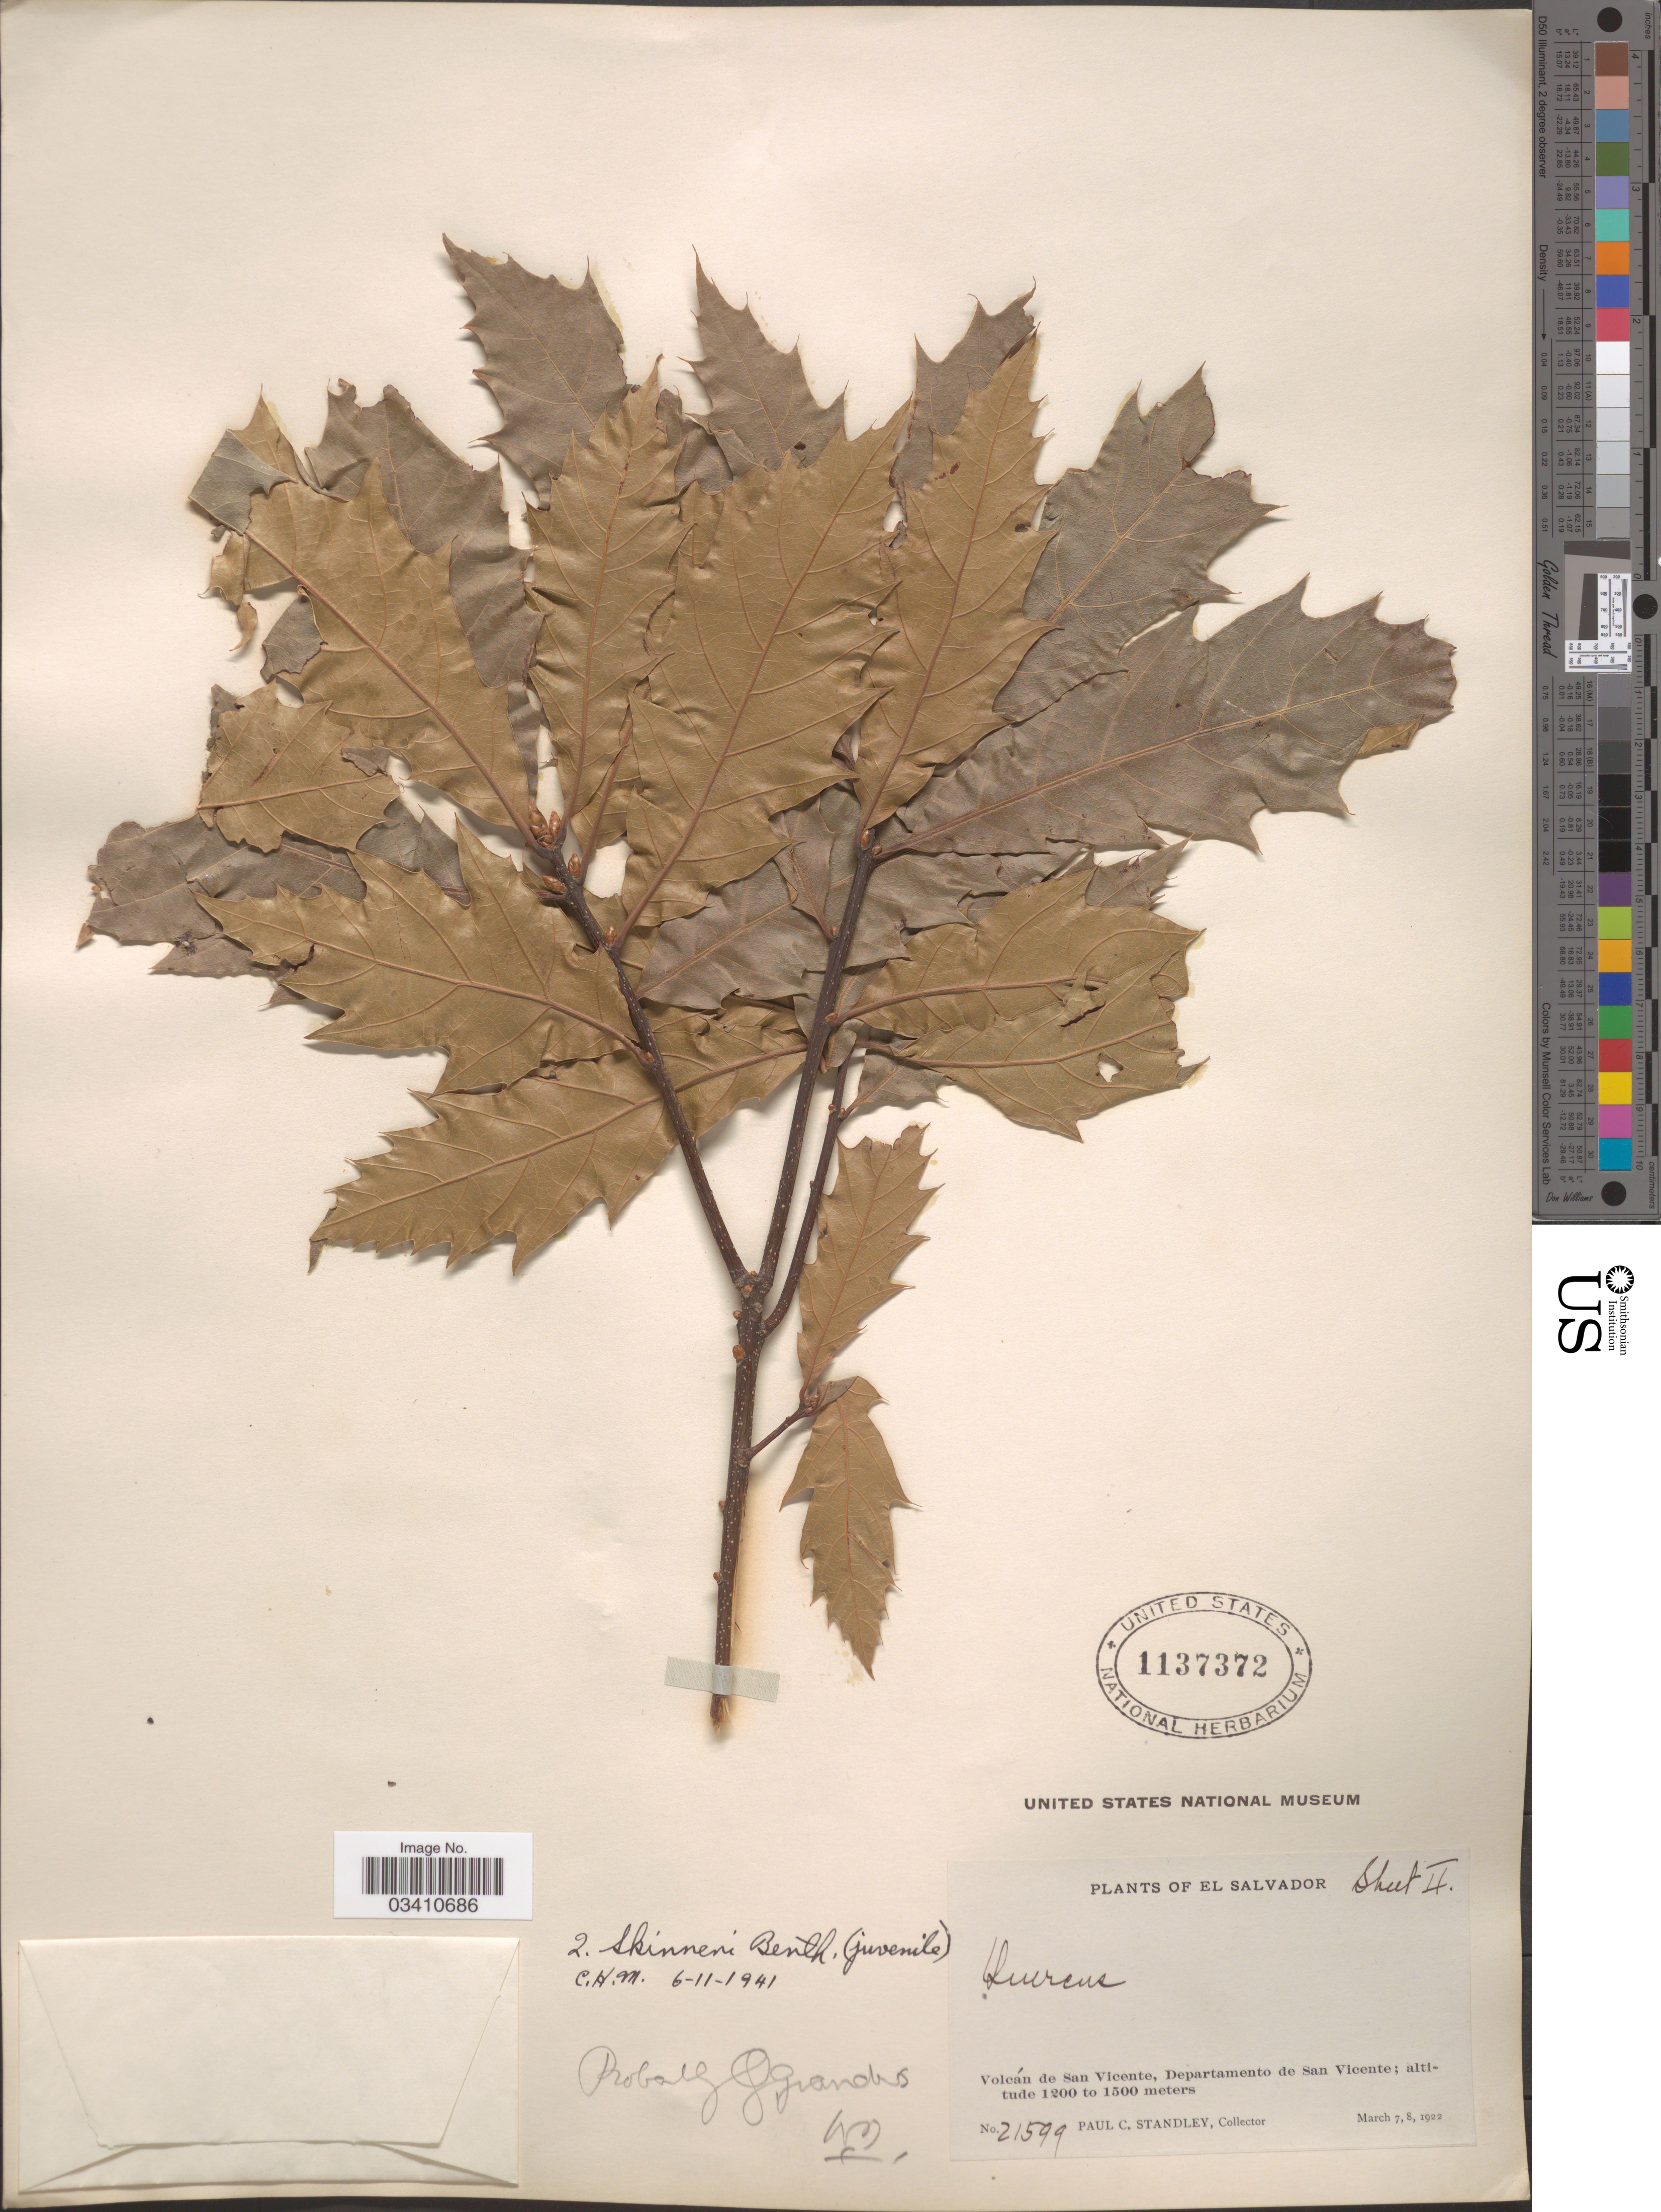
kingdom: Plantae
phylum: Tracheophyta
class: Magnoliopsida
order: Fagales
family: Fagaceae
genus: Quercus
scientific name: Quercus skinneri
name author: Benth.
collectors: P. C. Standley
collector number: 21599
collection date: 1922-03-07/1922-03-08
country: El Salvador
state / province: San Vincente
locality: Volcán de San Vicente, Departamento de San Vicente.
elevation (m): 1200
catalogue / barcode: US 1137372